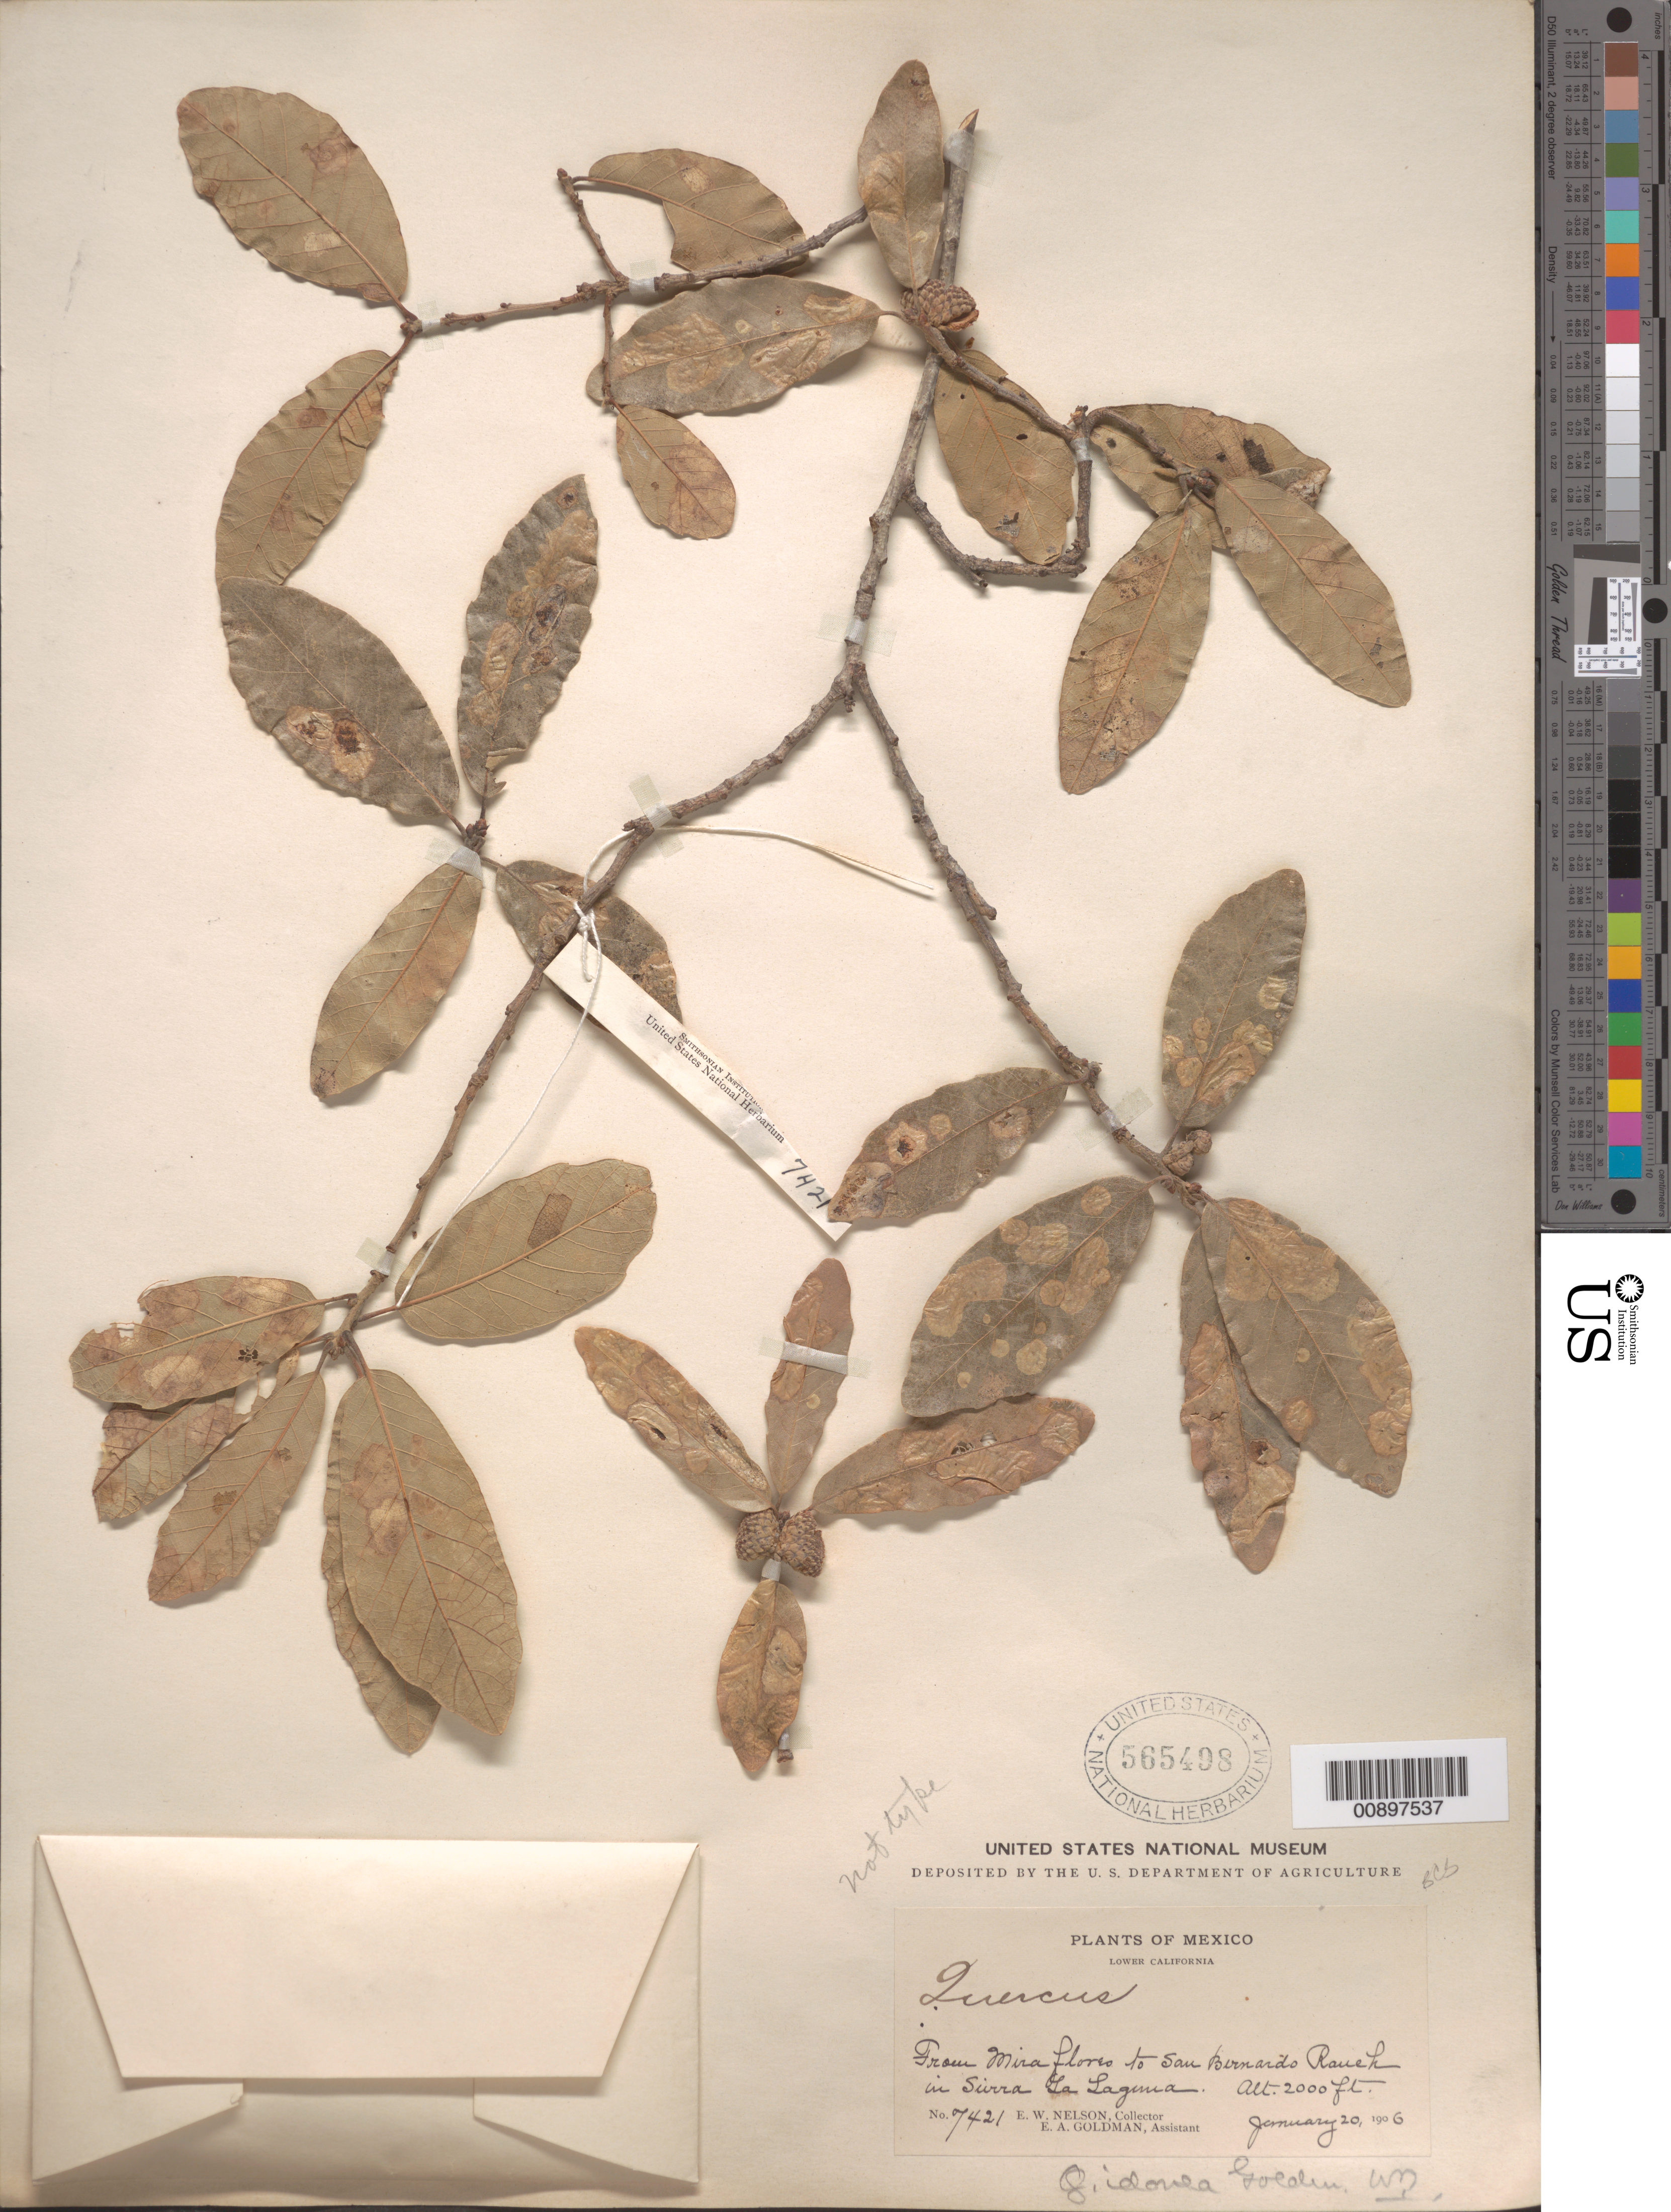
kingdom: Plantae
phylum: Tracheophyta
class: Magnoliopsida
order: Fagales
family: Fagaceae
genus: Quercus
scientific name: Quercus idonea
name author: Goldman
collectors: E. W. Nelson & E. A. Goldman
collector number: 7421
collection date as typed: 20 Jan 1906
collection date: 1906-01-20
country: Mexico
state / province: Baja California Sur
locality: From Miraflores to San Bernardo Ranch in Sierra la Laguna.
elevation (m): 610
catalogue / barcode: US 565498